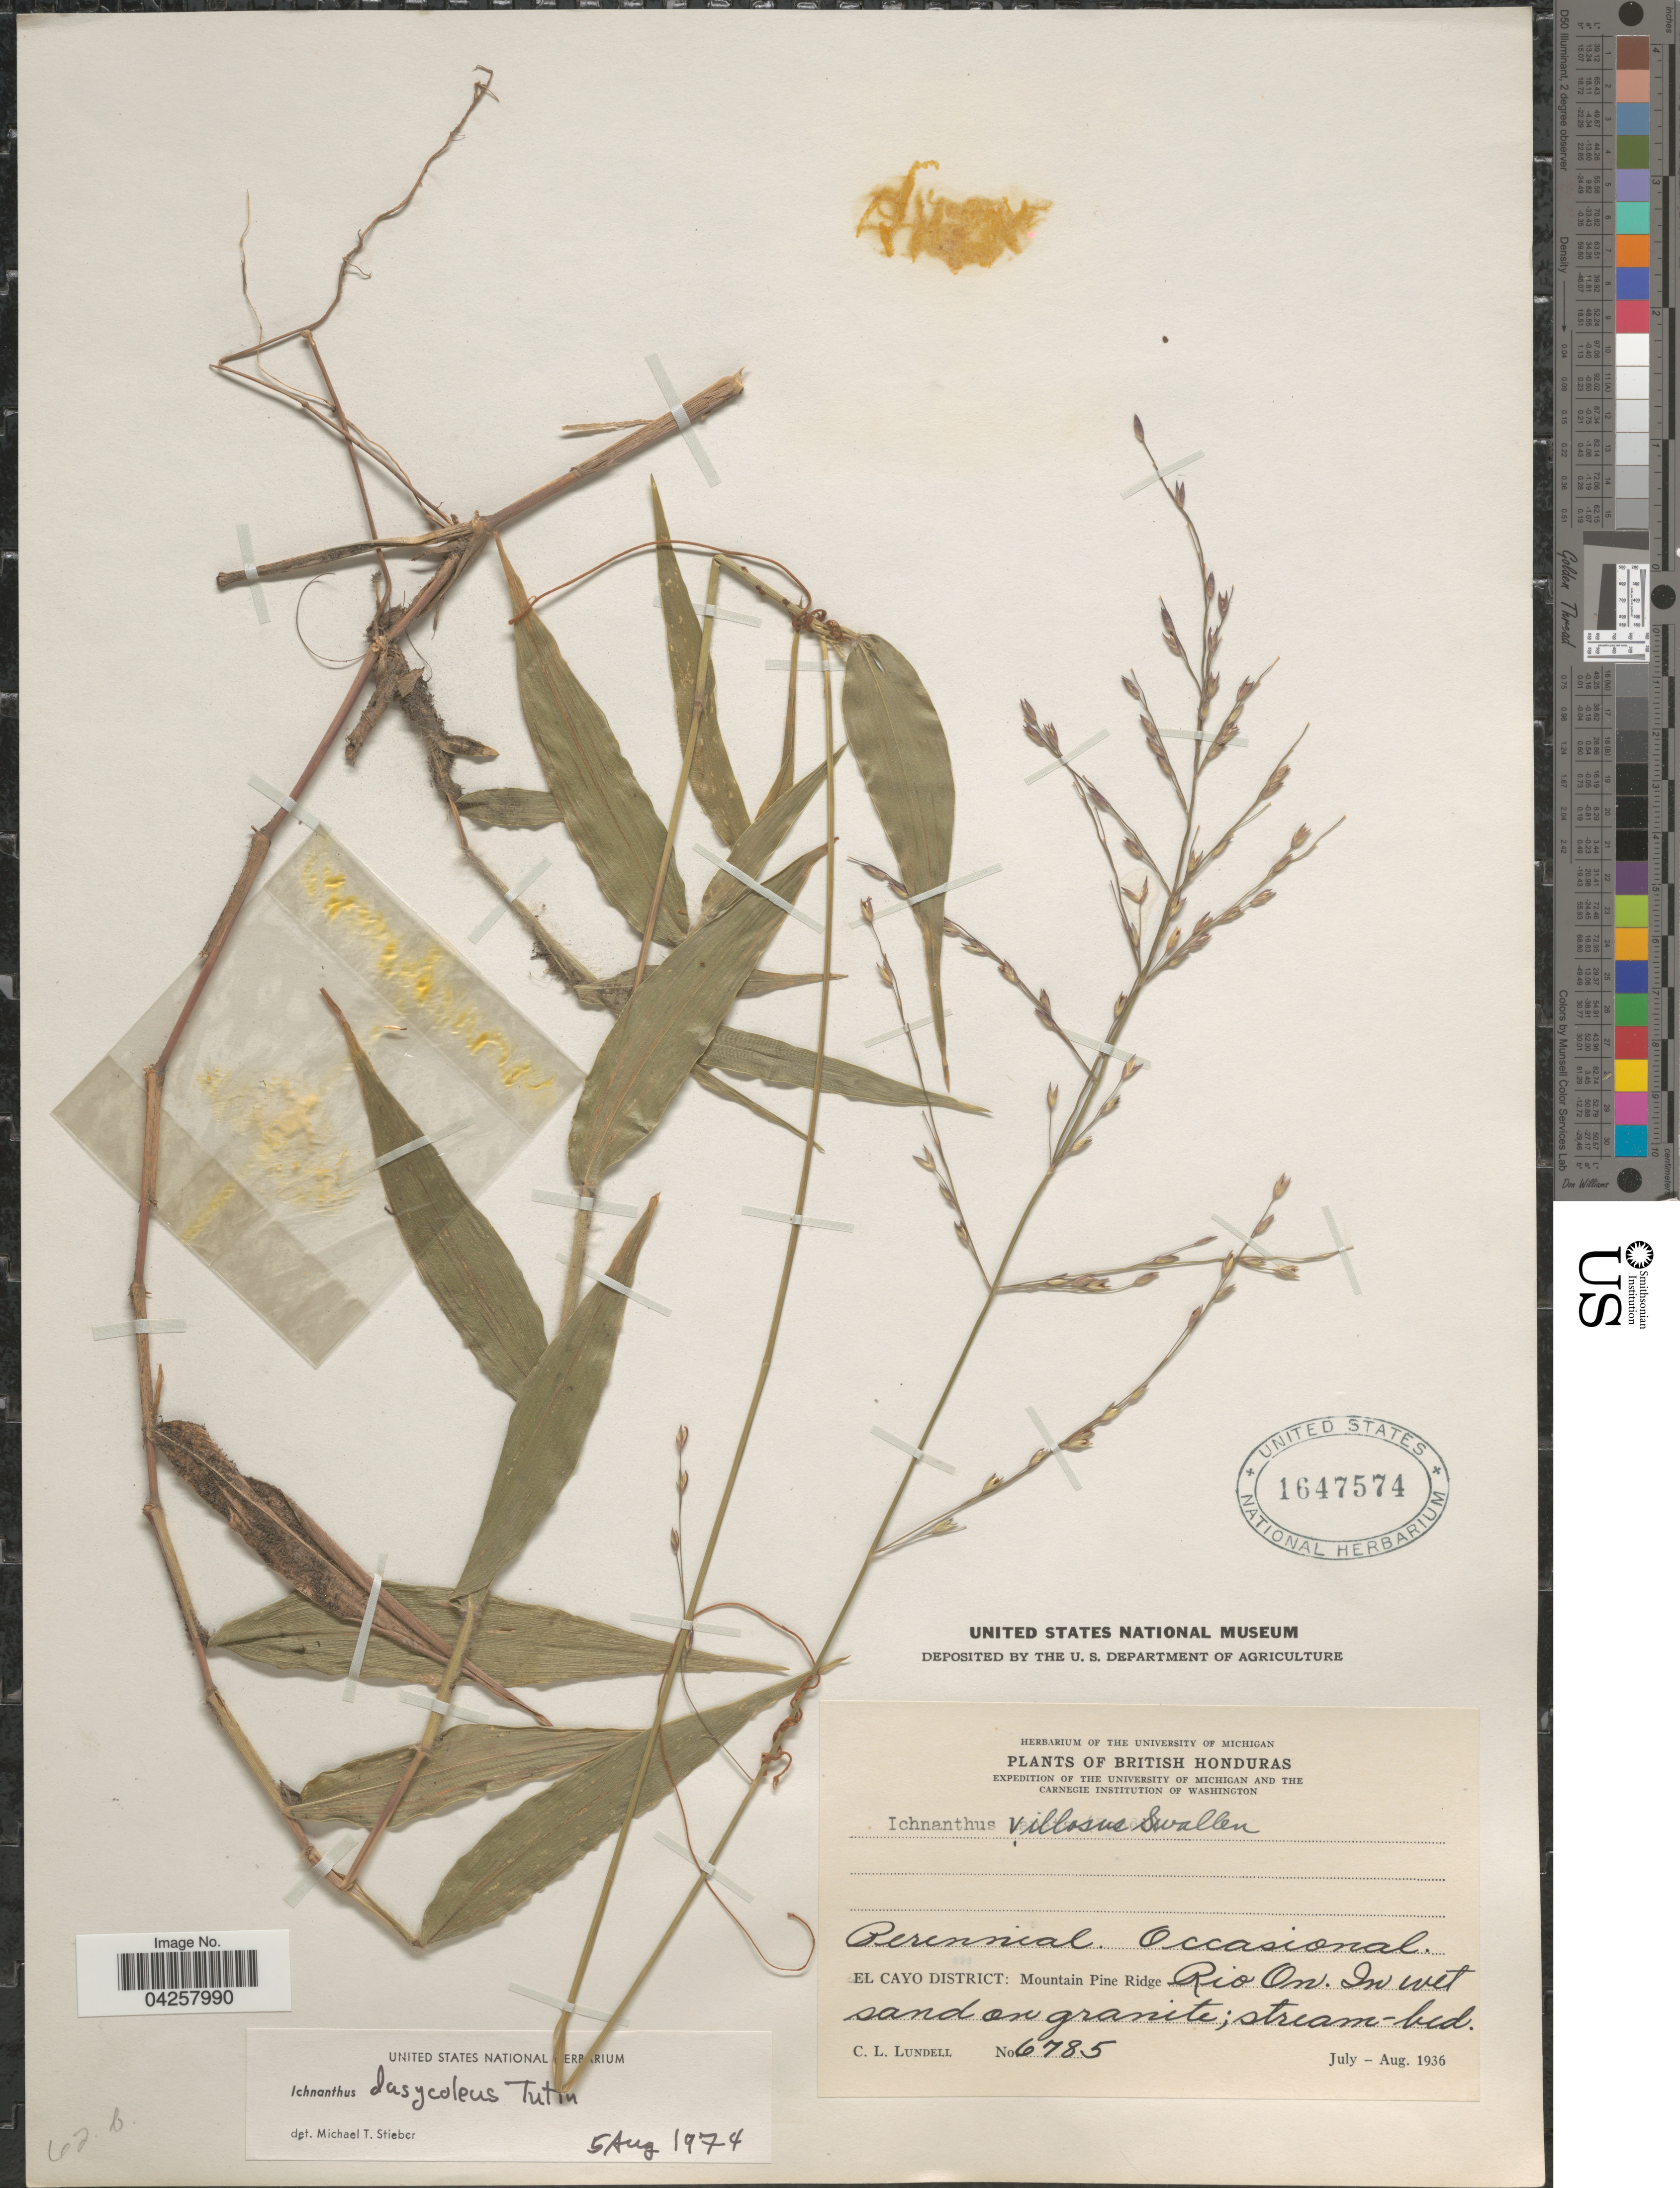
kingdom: Plantae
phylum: Tracheophyta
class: Liliopsida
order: Poales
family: Poaceae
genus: Ichnanthus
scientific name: Ichnanthus dasycoleus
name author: Tutin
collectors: C. L. Lundell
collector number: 6785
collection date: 1936-07/1936-08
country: Belize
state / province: Cayo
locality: British Honduras. Expedition of the University of Michigan and the Carnegie Institution of Washington. El Cayo District: Mountain Pine Ridge. Rio On.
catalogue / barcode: US 1647574